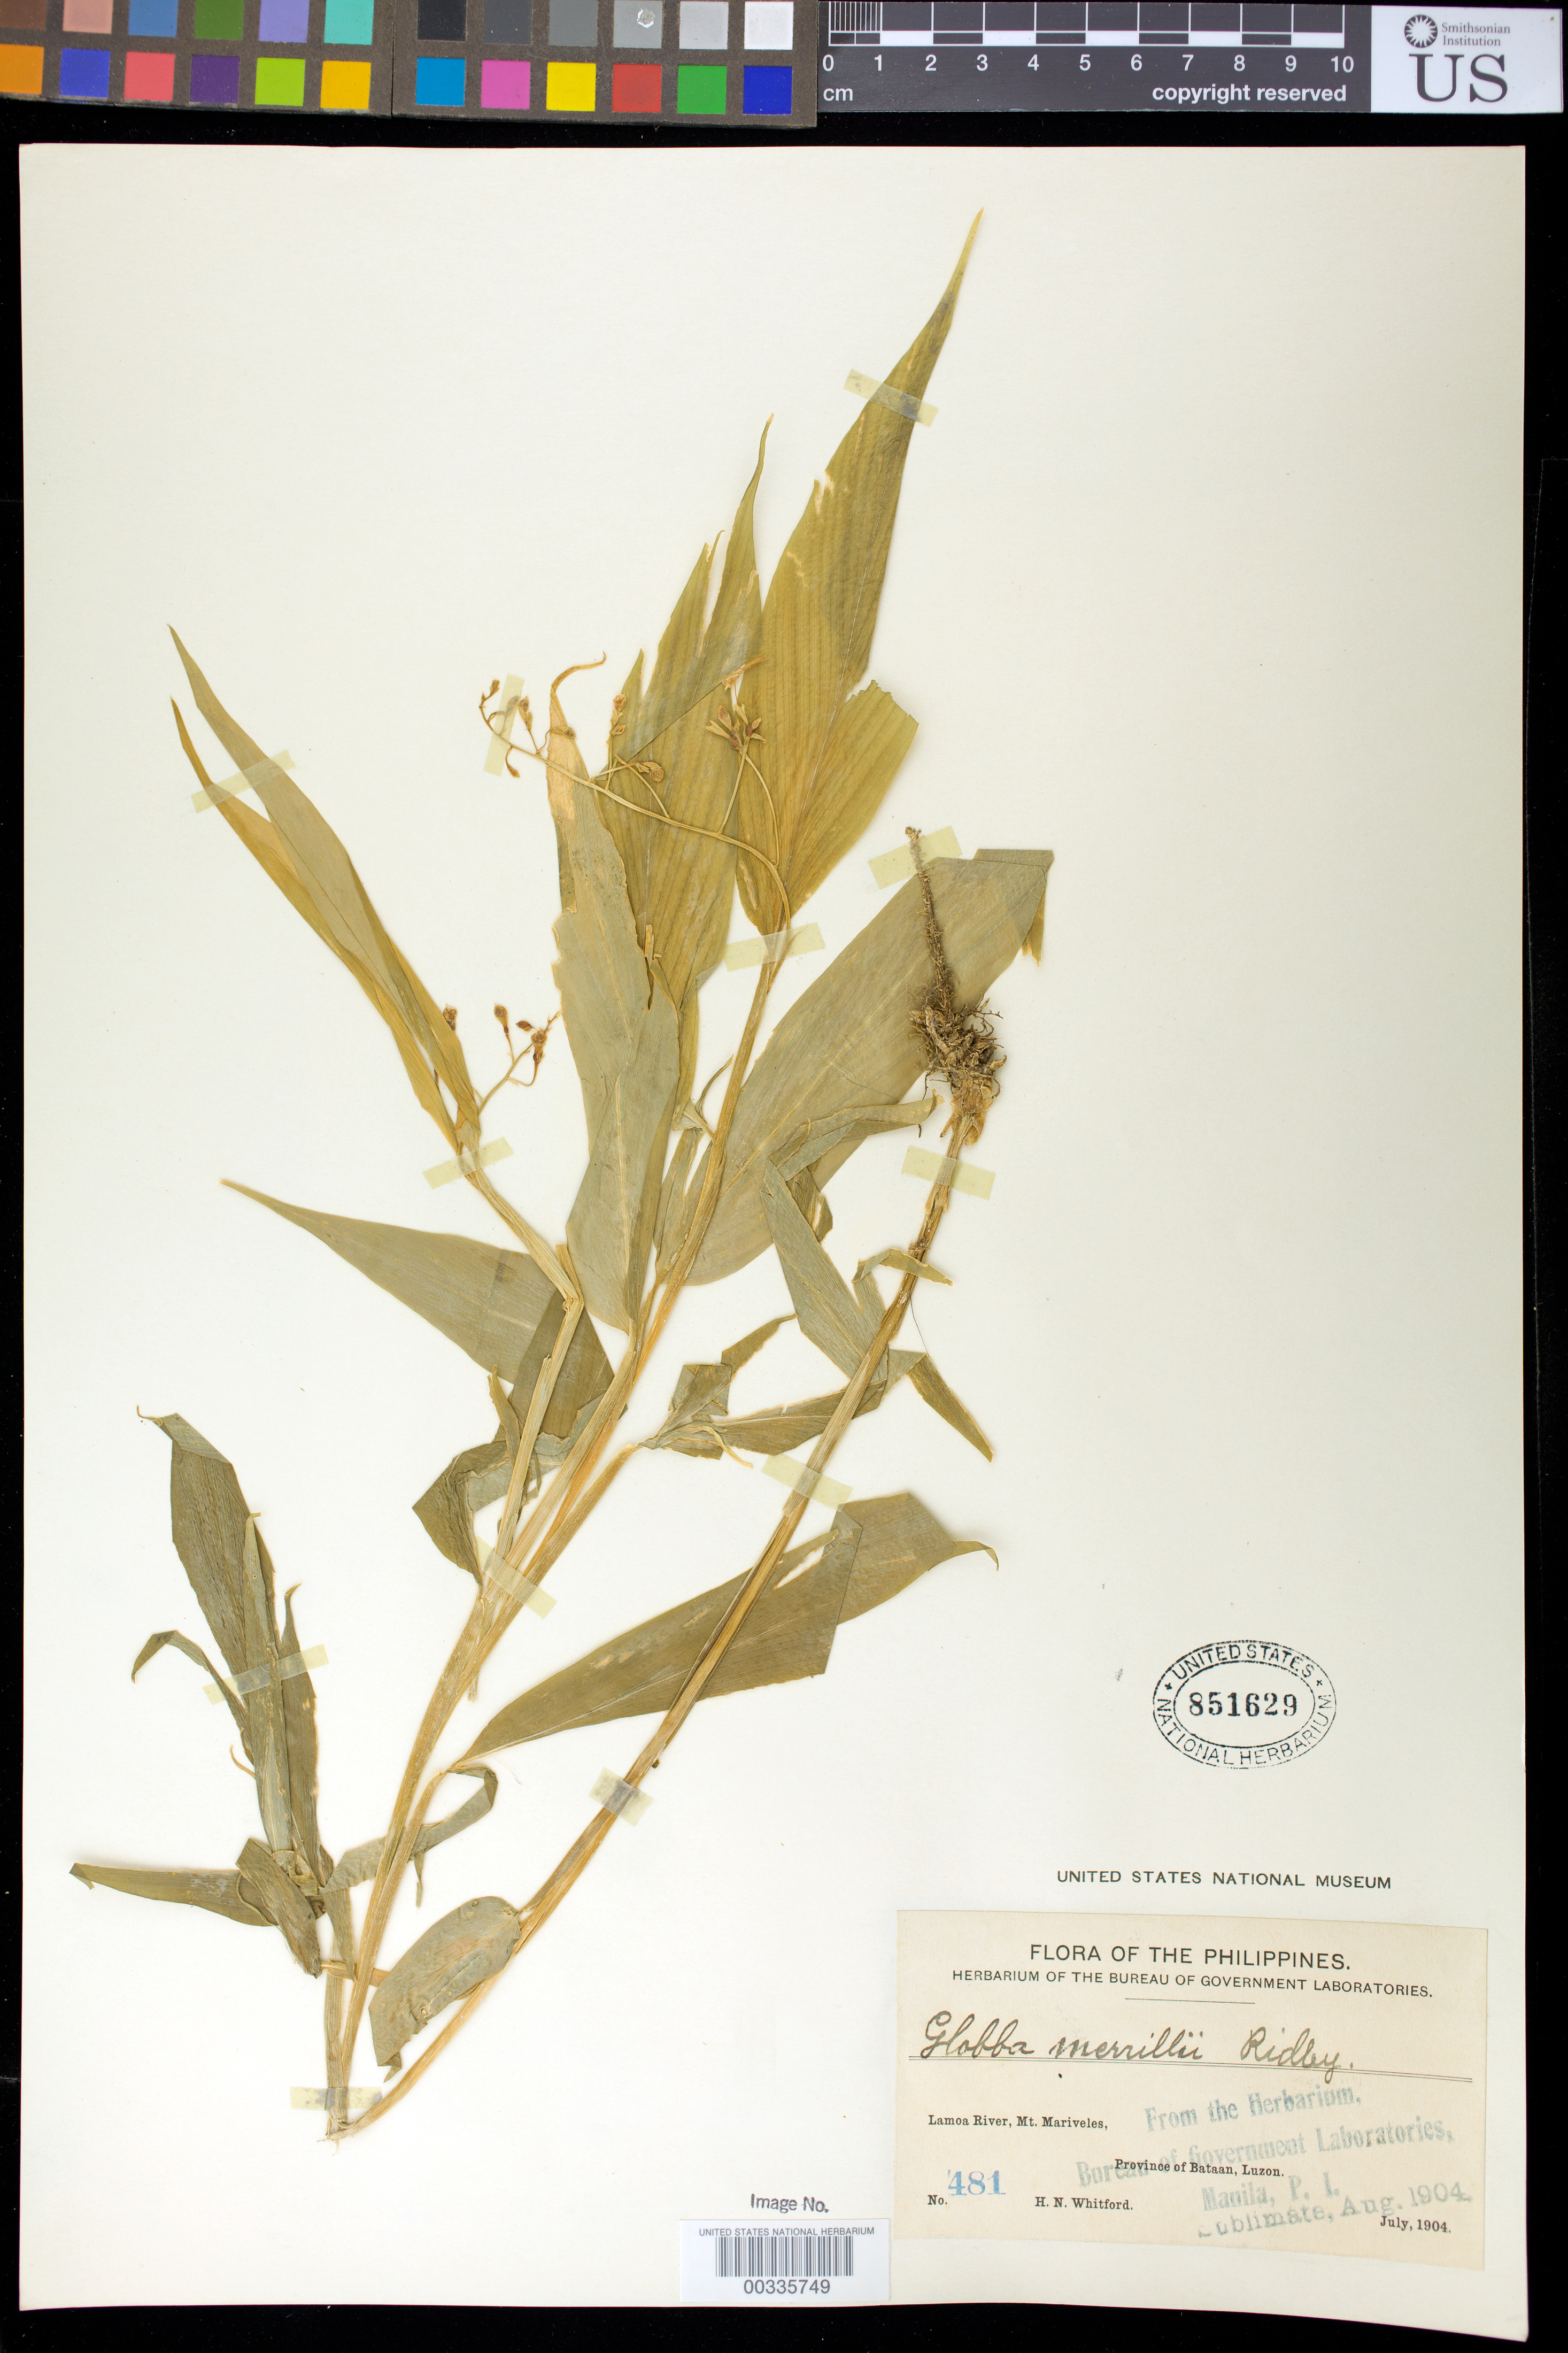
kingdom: Plantae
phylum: Tracheophyta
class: Liliopsida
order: Zingiberales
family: Zingiberaceae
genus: Globba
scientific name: Globba merrillii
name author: Ridl.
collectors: H. N. Whitford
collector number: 481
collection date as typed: Jul 1904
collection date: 1904-07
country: Philippines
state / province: Central Luzon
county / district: Bataan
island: Luzon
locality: Lamoa river, mt mariveles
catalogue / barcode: US 851629